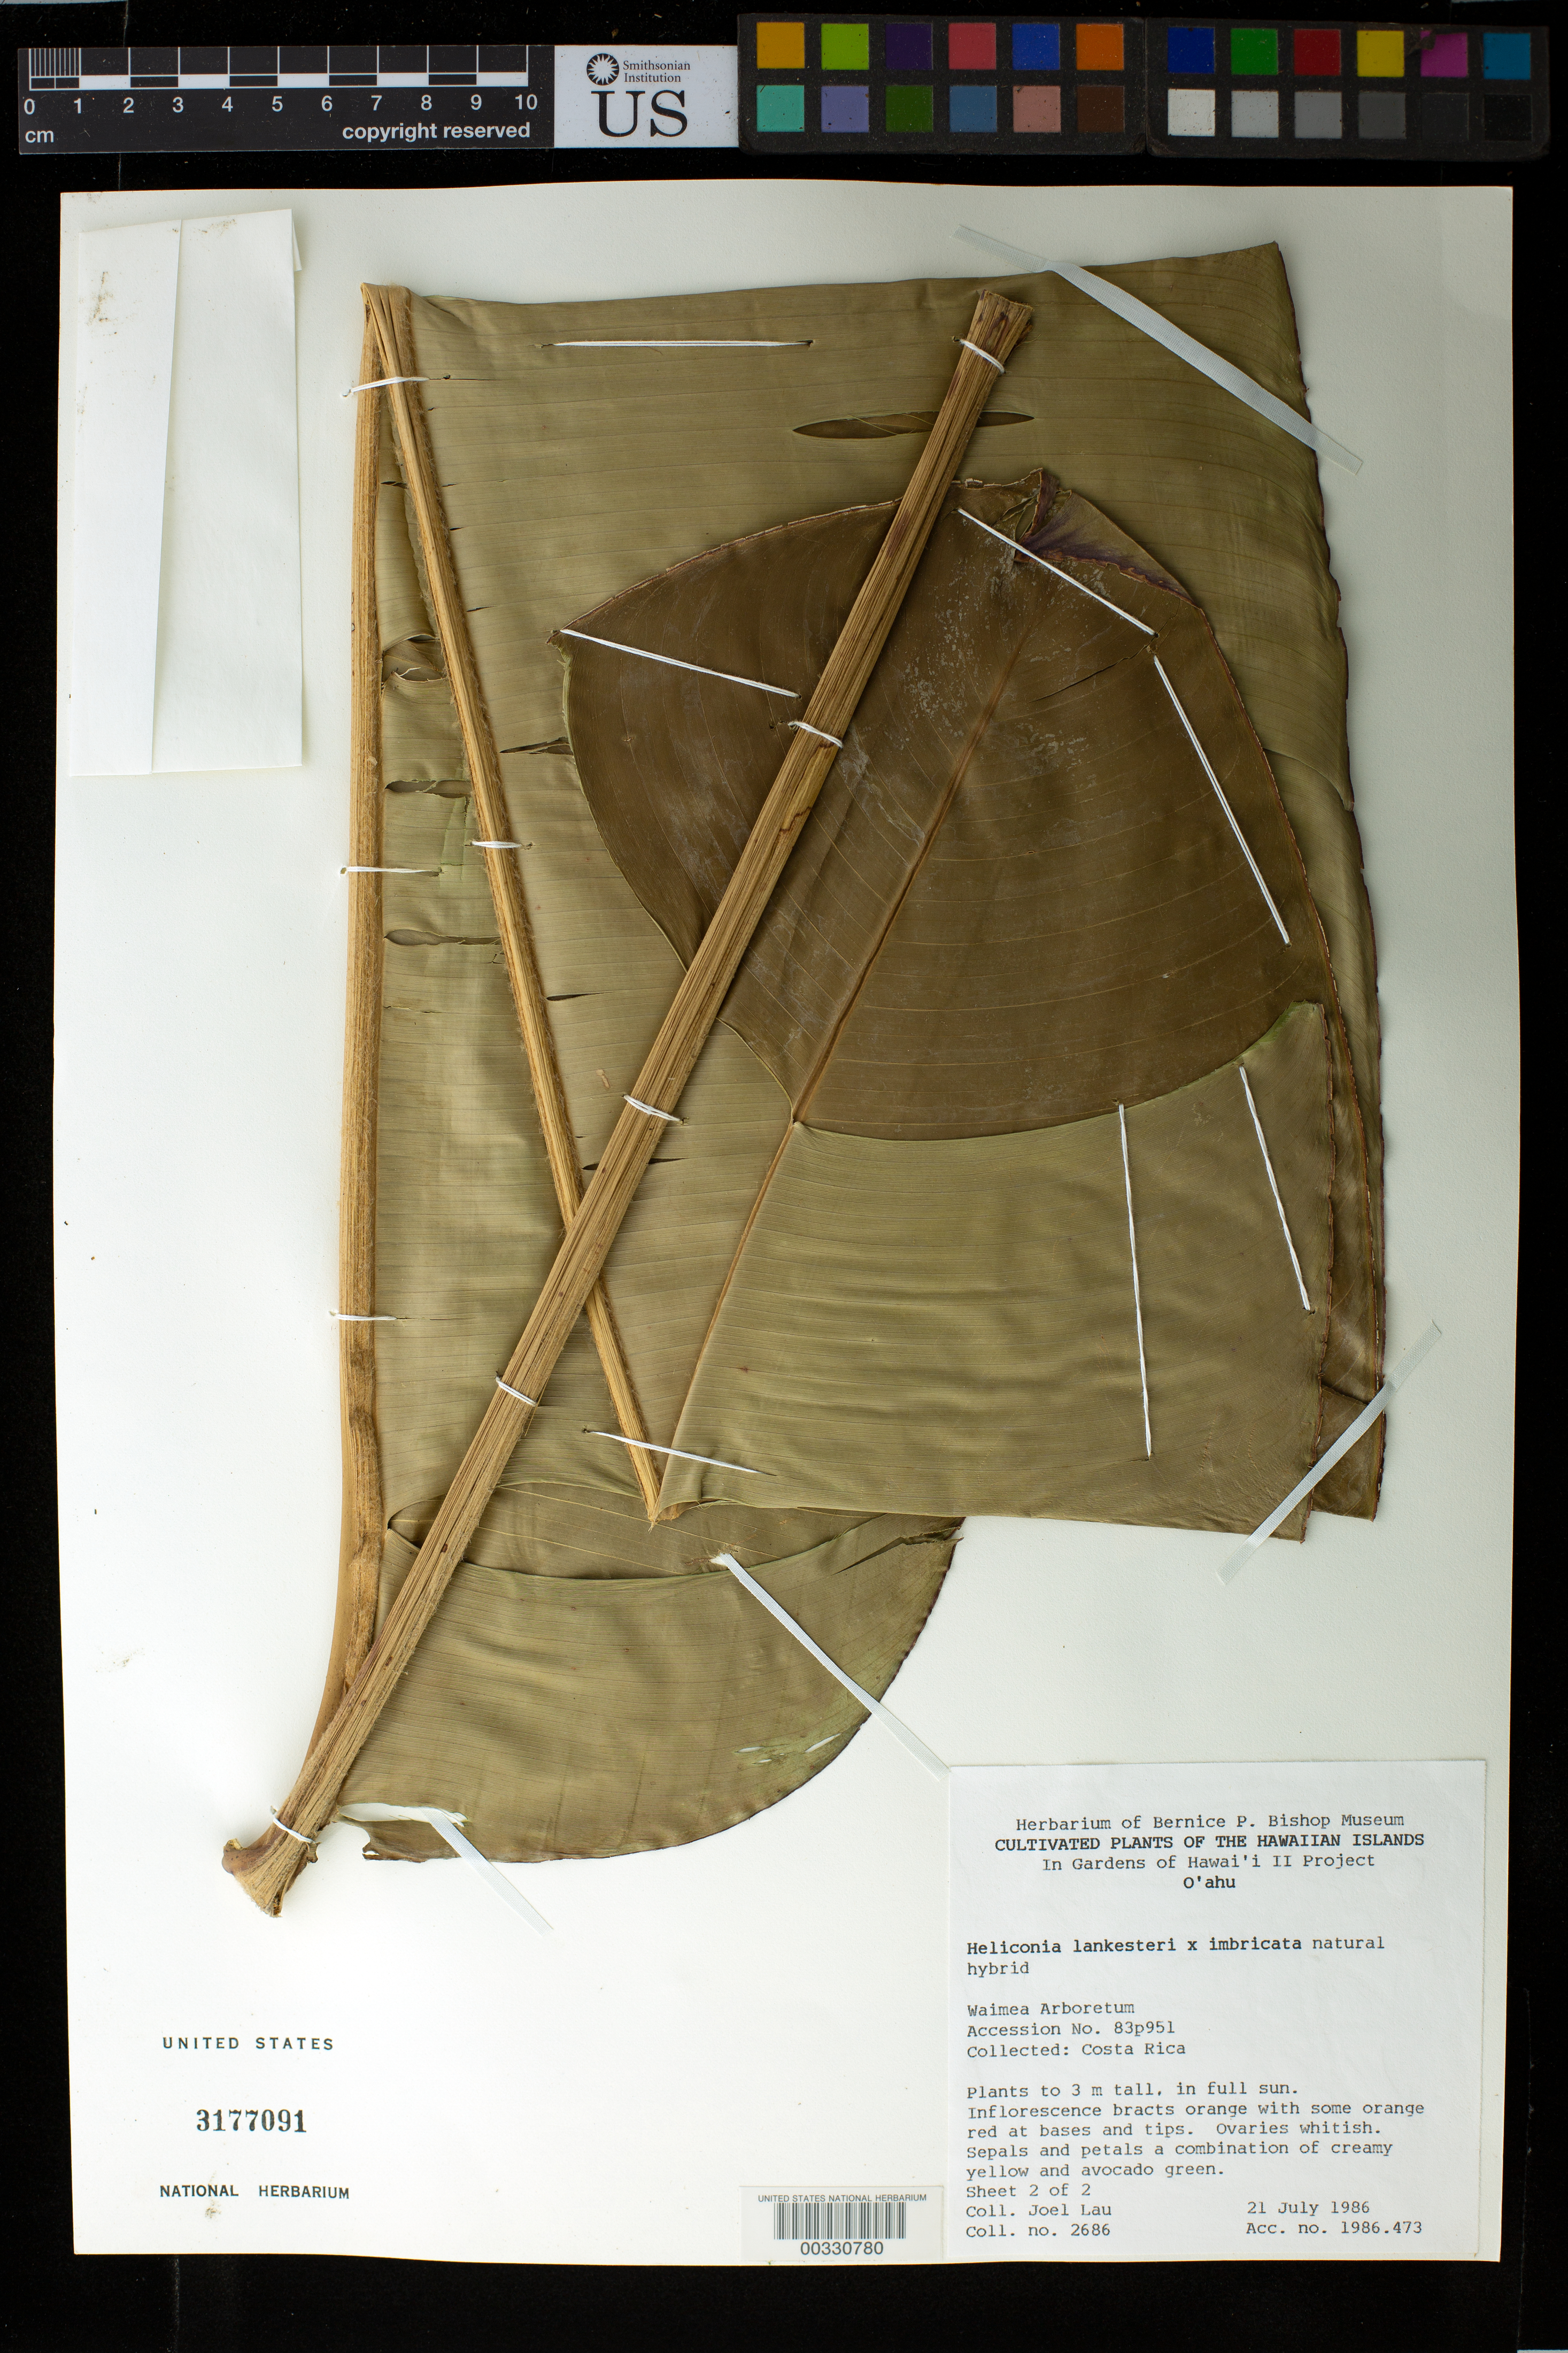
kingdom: Plantae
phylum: Tracheophyta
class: Liliopsida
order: Zingiberales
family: Heliconiaceae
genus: Heliconia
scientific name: Heliconia x imbricata-lankesteri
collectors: J. Lau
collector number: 2686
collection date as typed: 21 Jul 1986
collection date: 1986-07-21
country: Costa Rica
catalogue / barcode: US 3177091